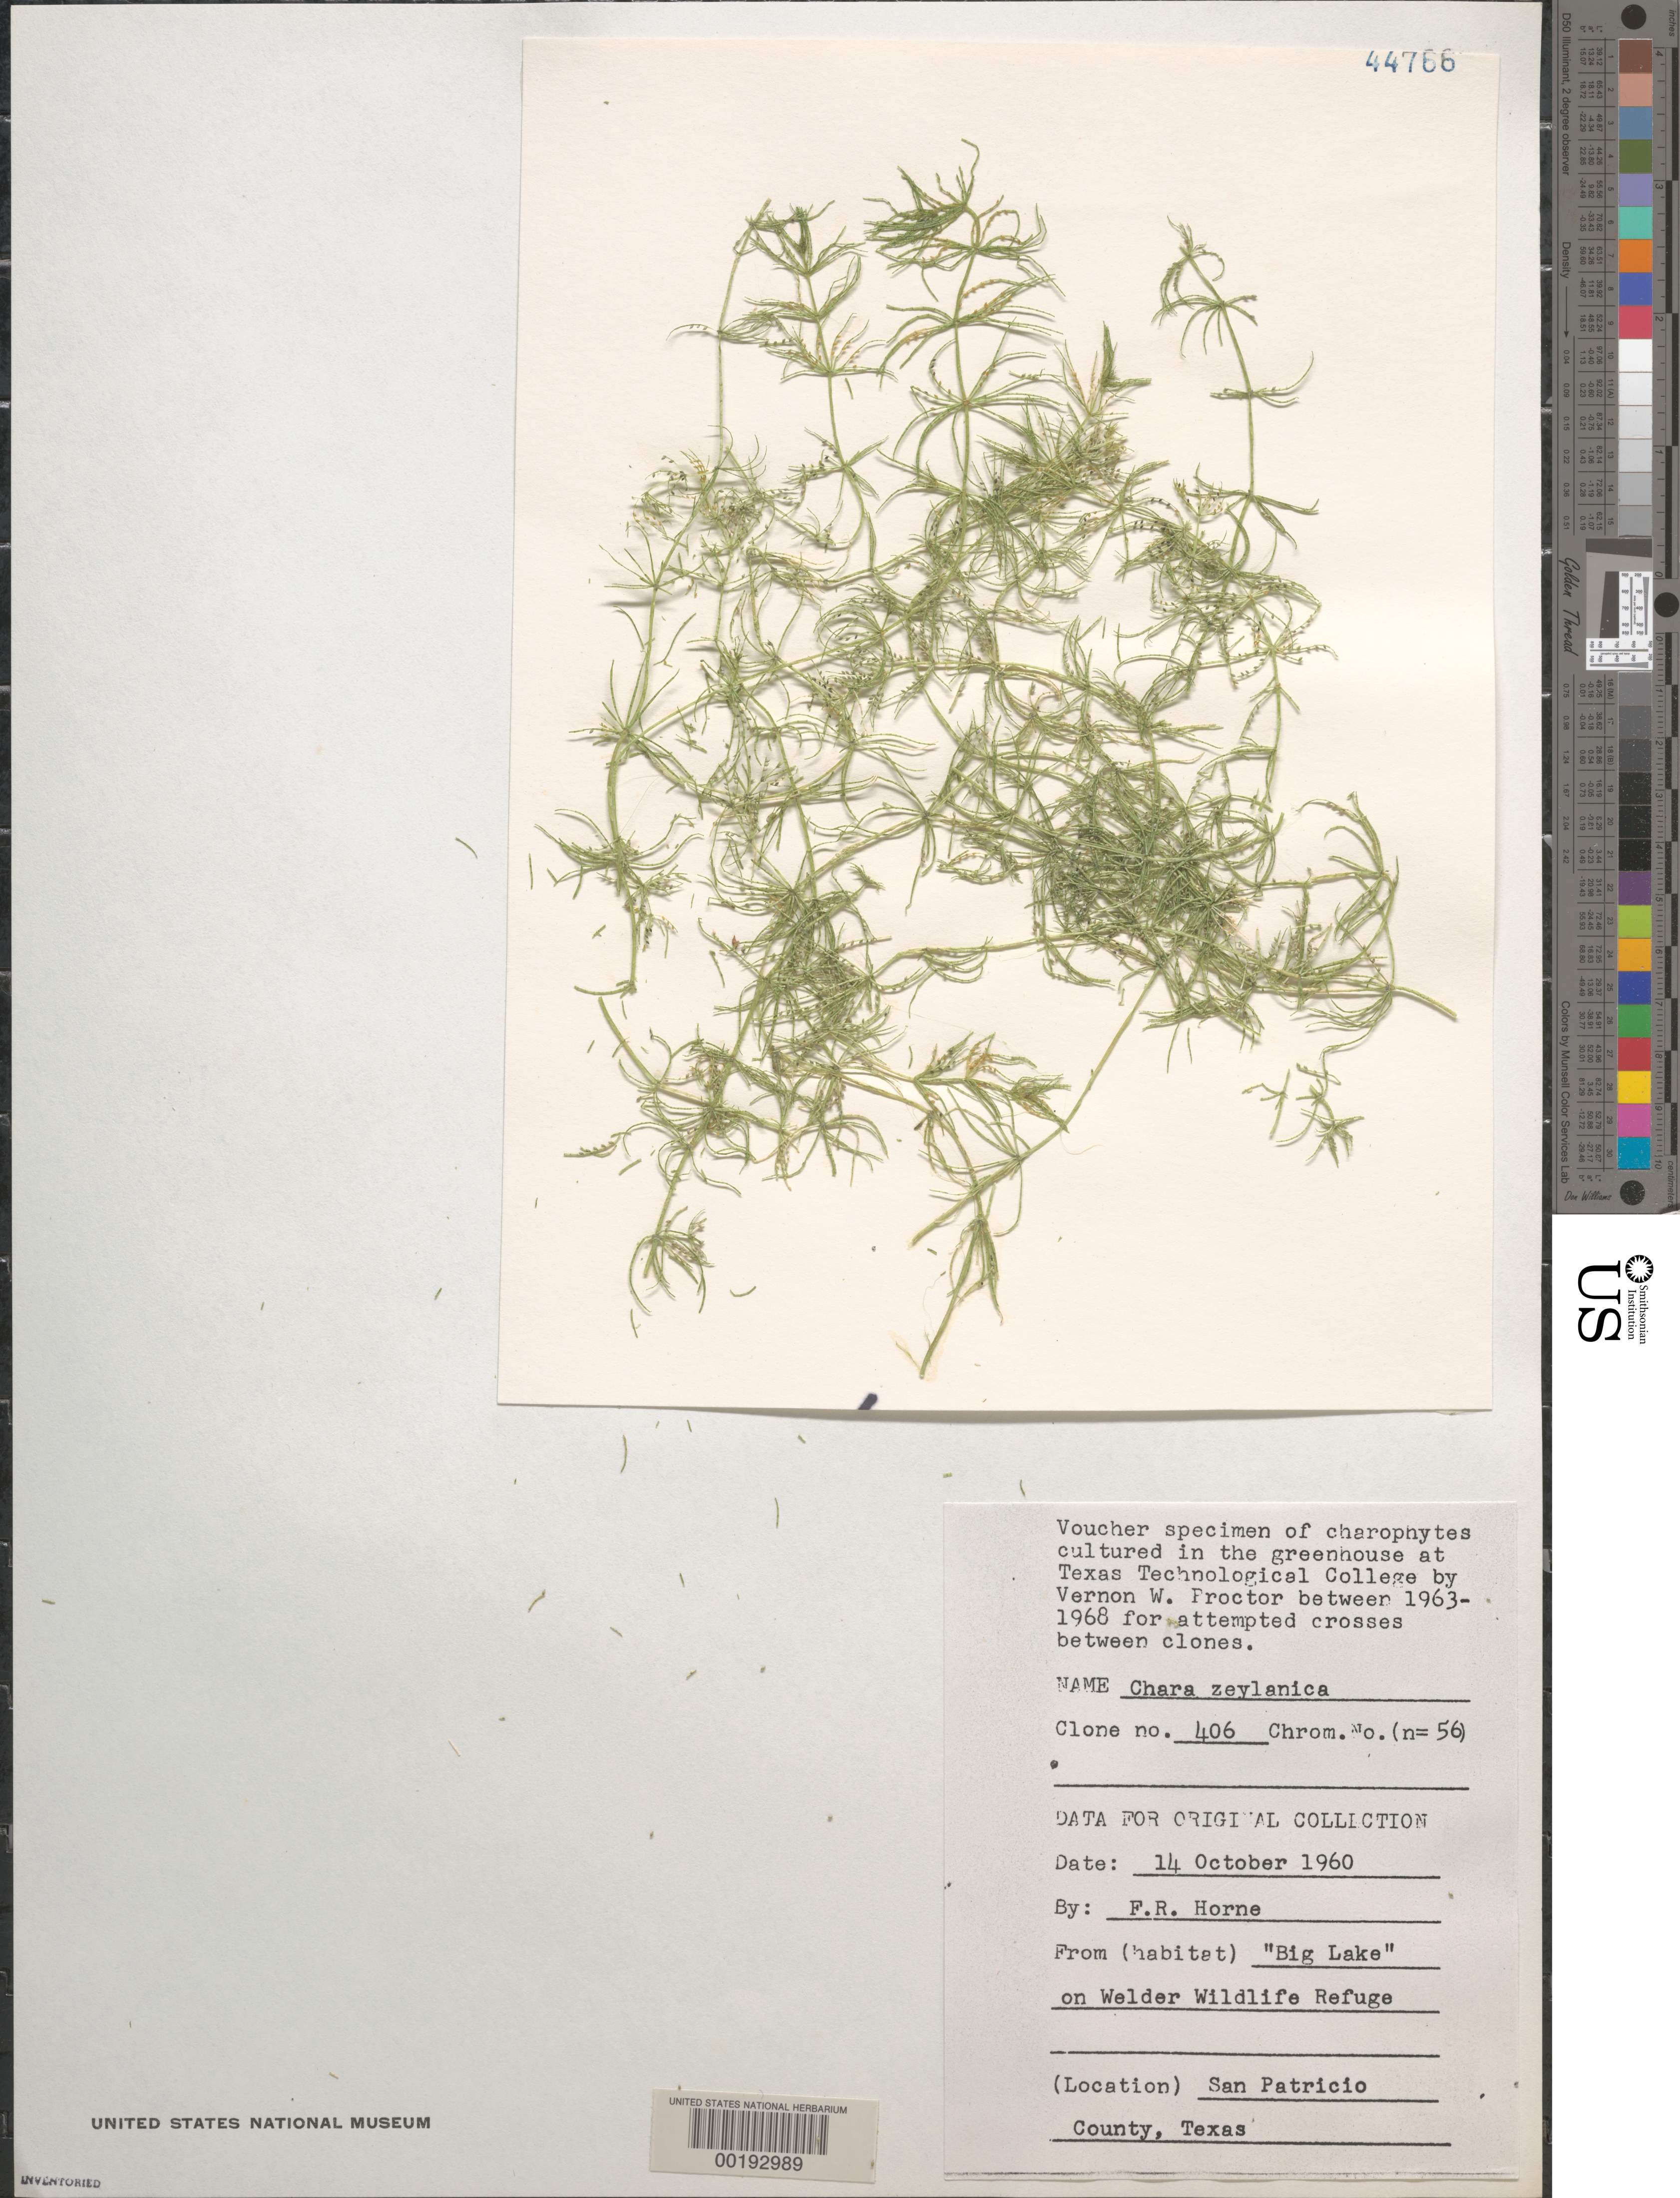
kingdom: Plantae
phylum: Charophyta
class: Charophyceae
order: Charales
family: Characeae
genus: Chara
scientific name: Chara zeylanica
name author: J.G. Klein ex Willd.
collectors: F. R. Horne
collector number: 406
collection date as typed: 14 Oct 1960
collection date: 1960-10-14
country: United States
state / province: Texas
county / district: San Patricio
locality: Big Lake, Welder Wildlife Refuge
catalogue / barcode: US 44766